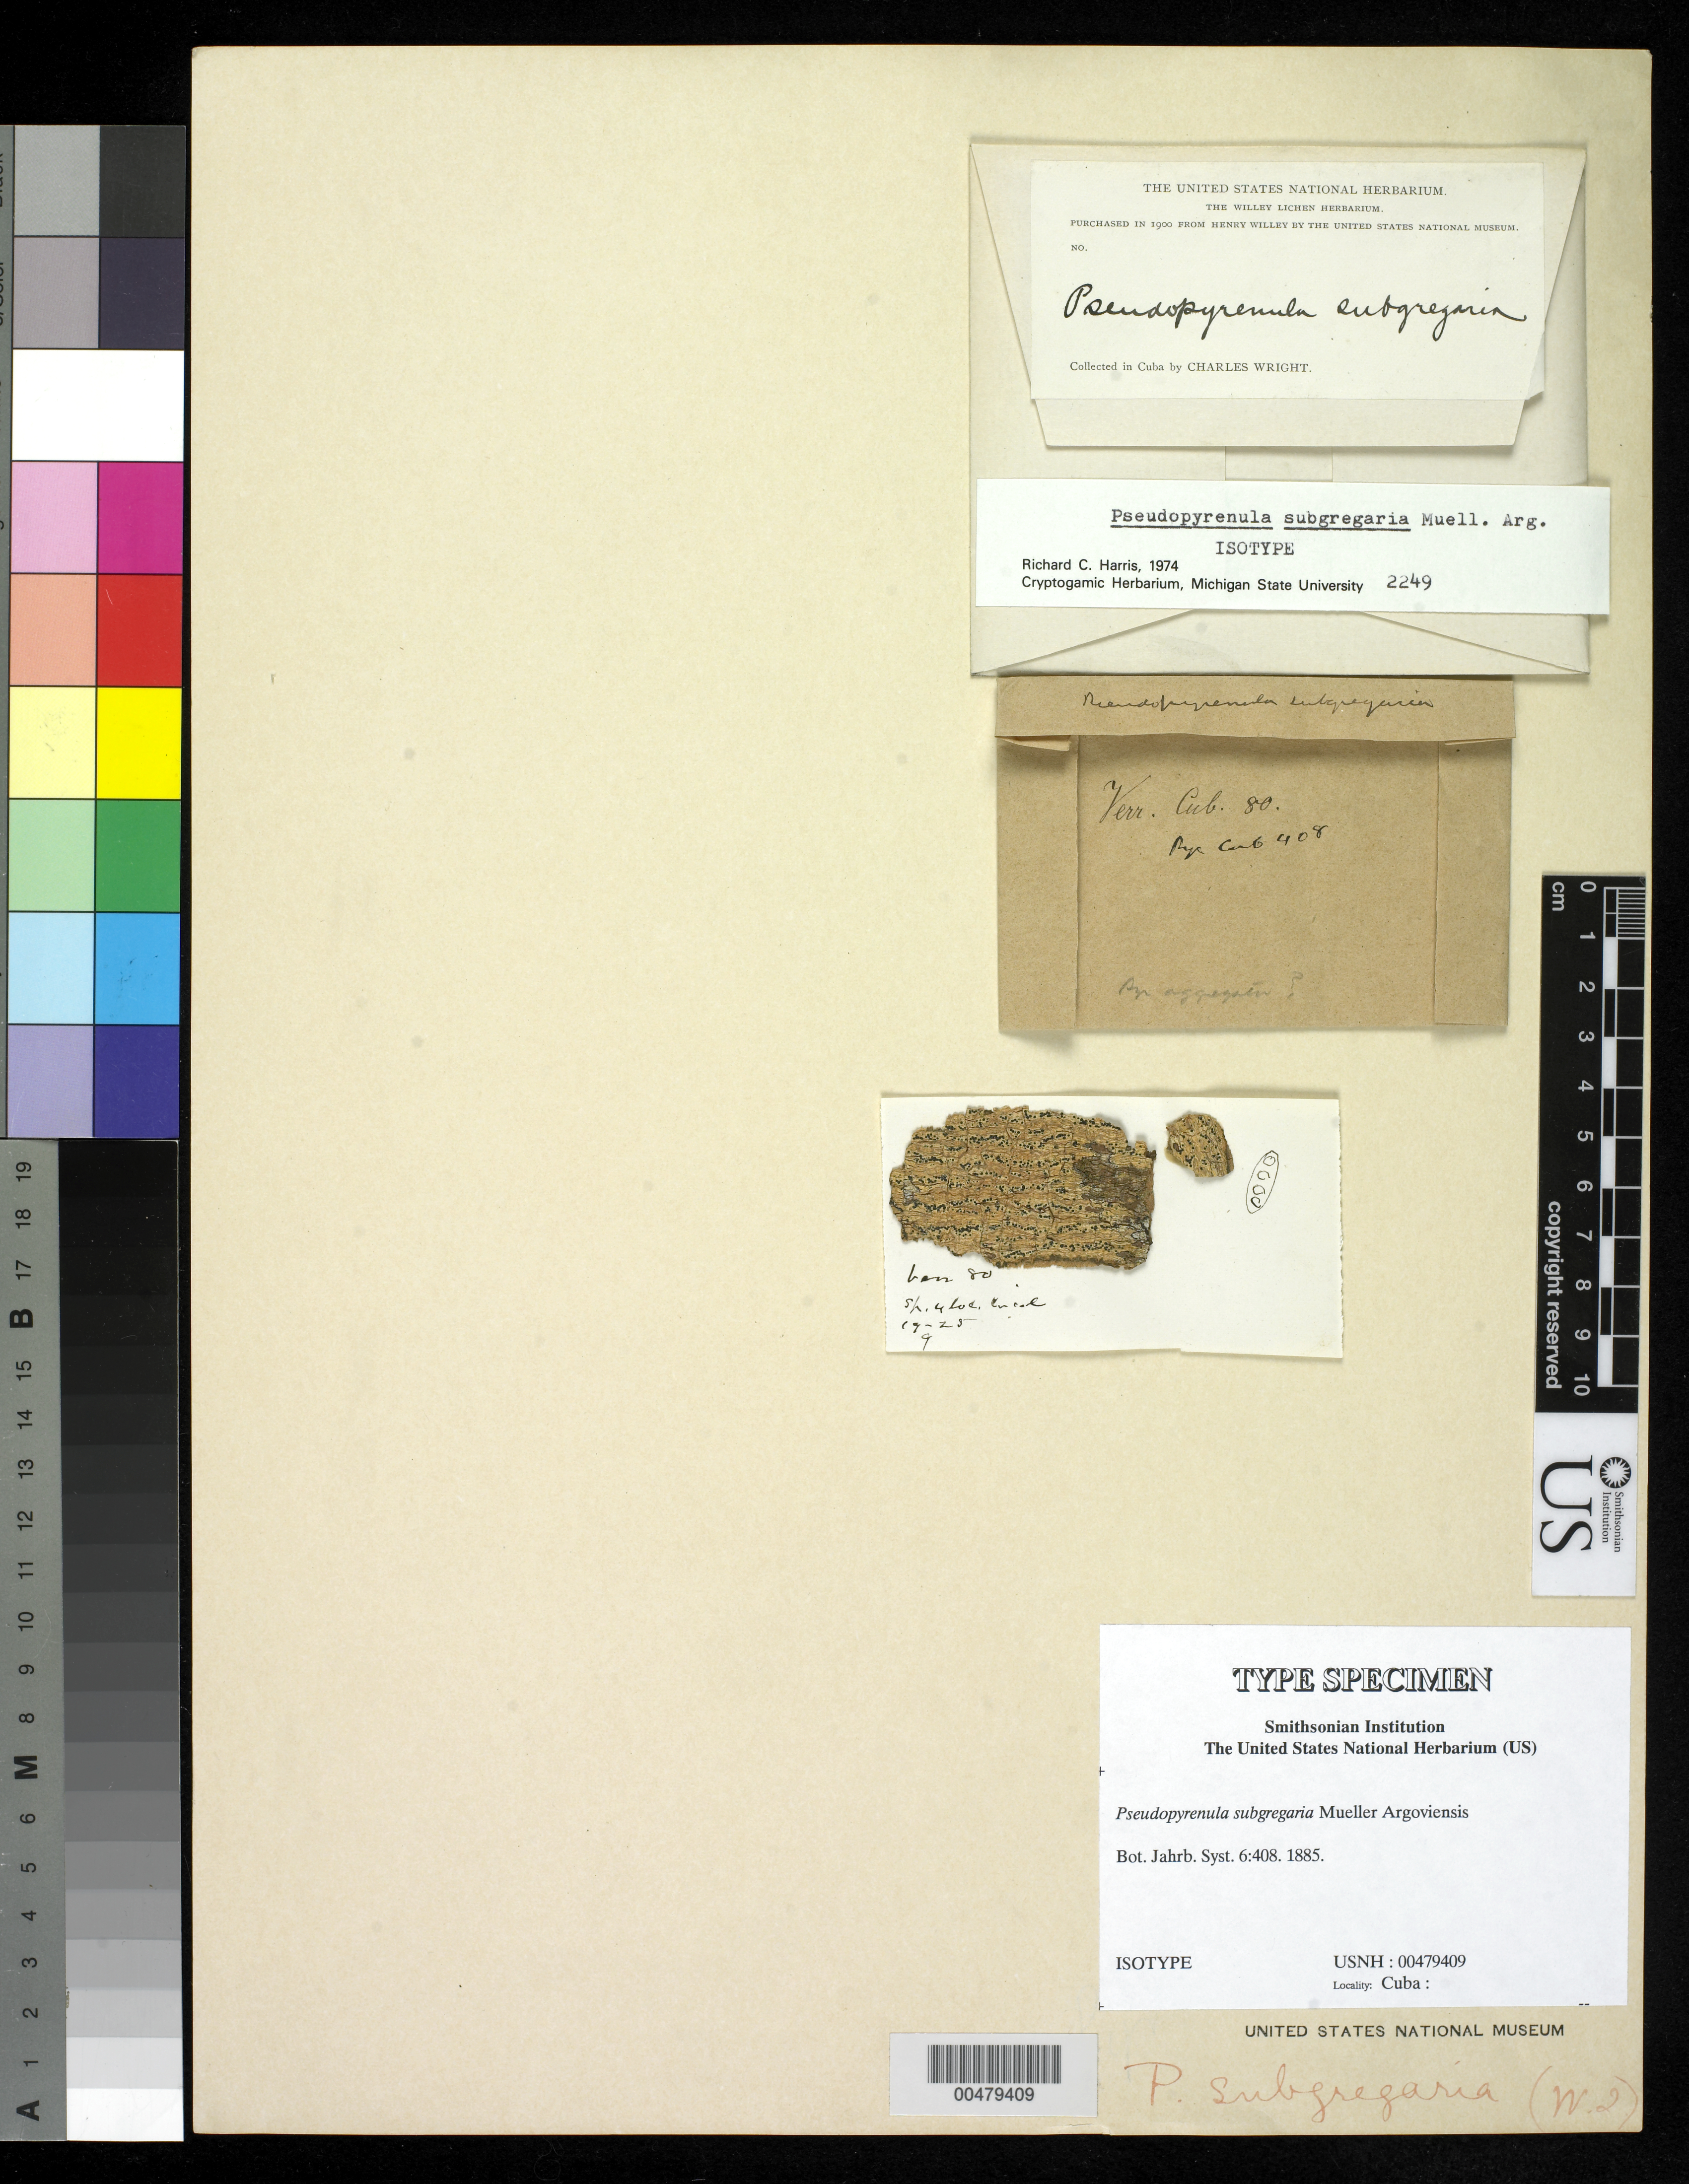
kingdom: Fungi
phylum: Ascomycota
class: Dothideomycetes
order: Trypetheliales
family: Trypetheliaceae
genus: Pseudopyrenula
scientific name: Pseudopyrenula subgregaria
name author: Müll. Arg.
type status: Isotype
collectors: C. Wright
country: Cuba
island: Greater Antilles